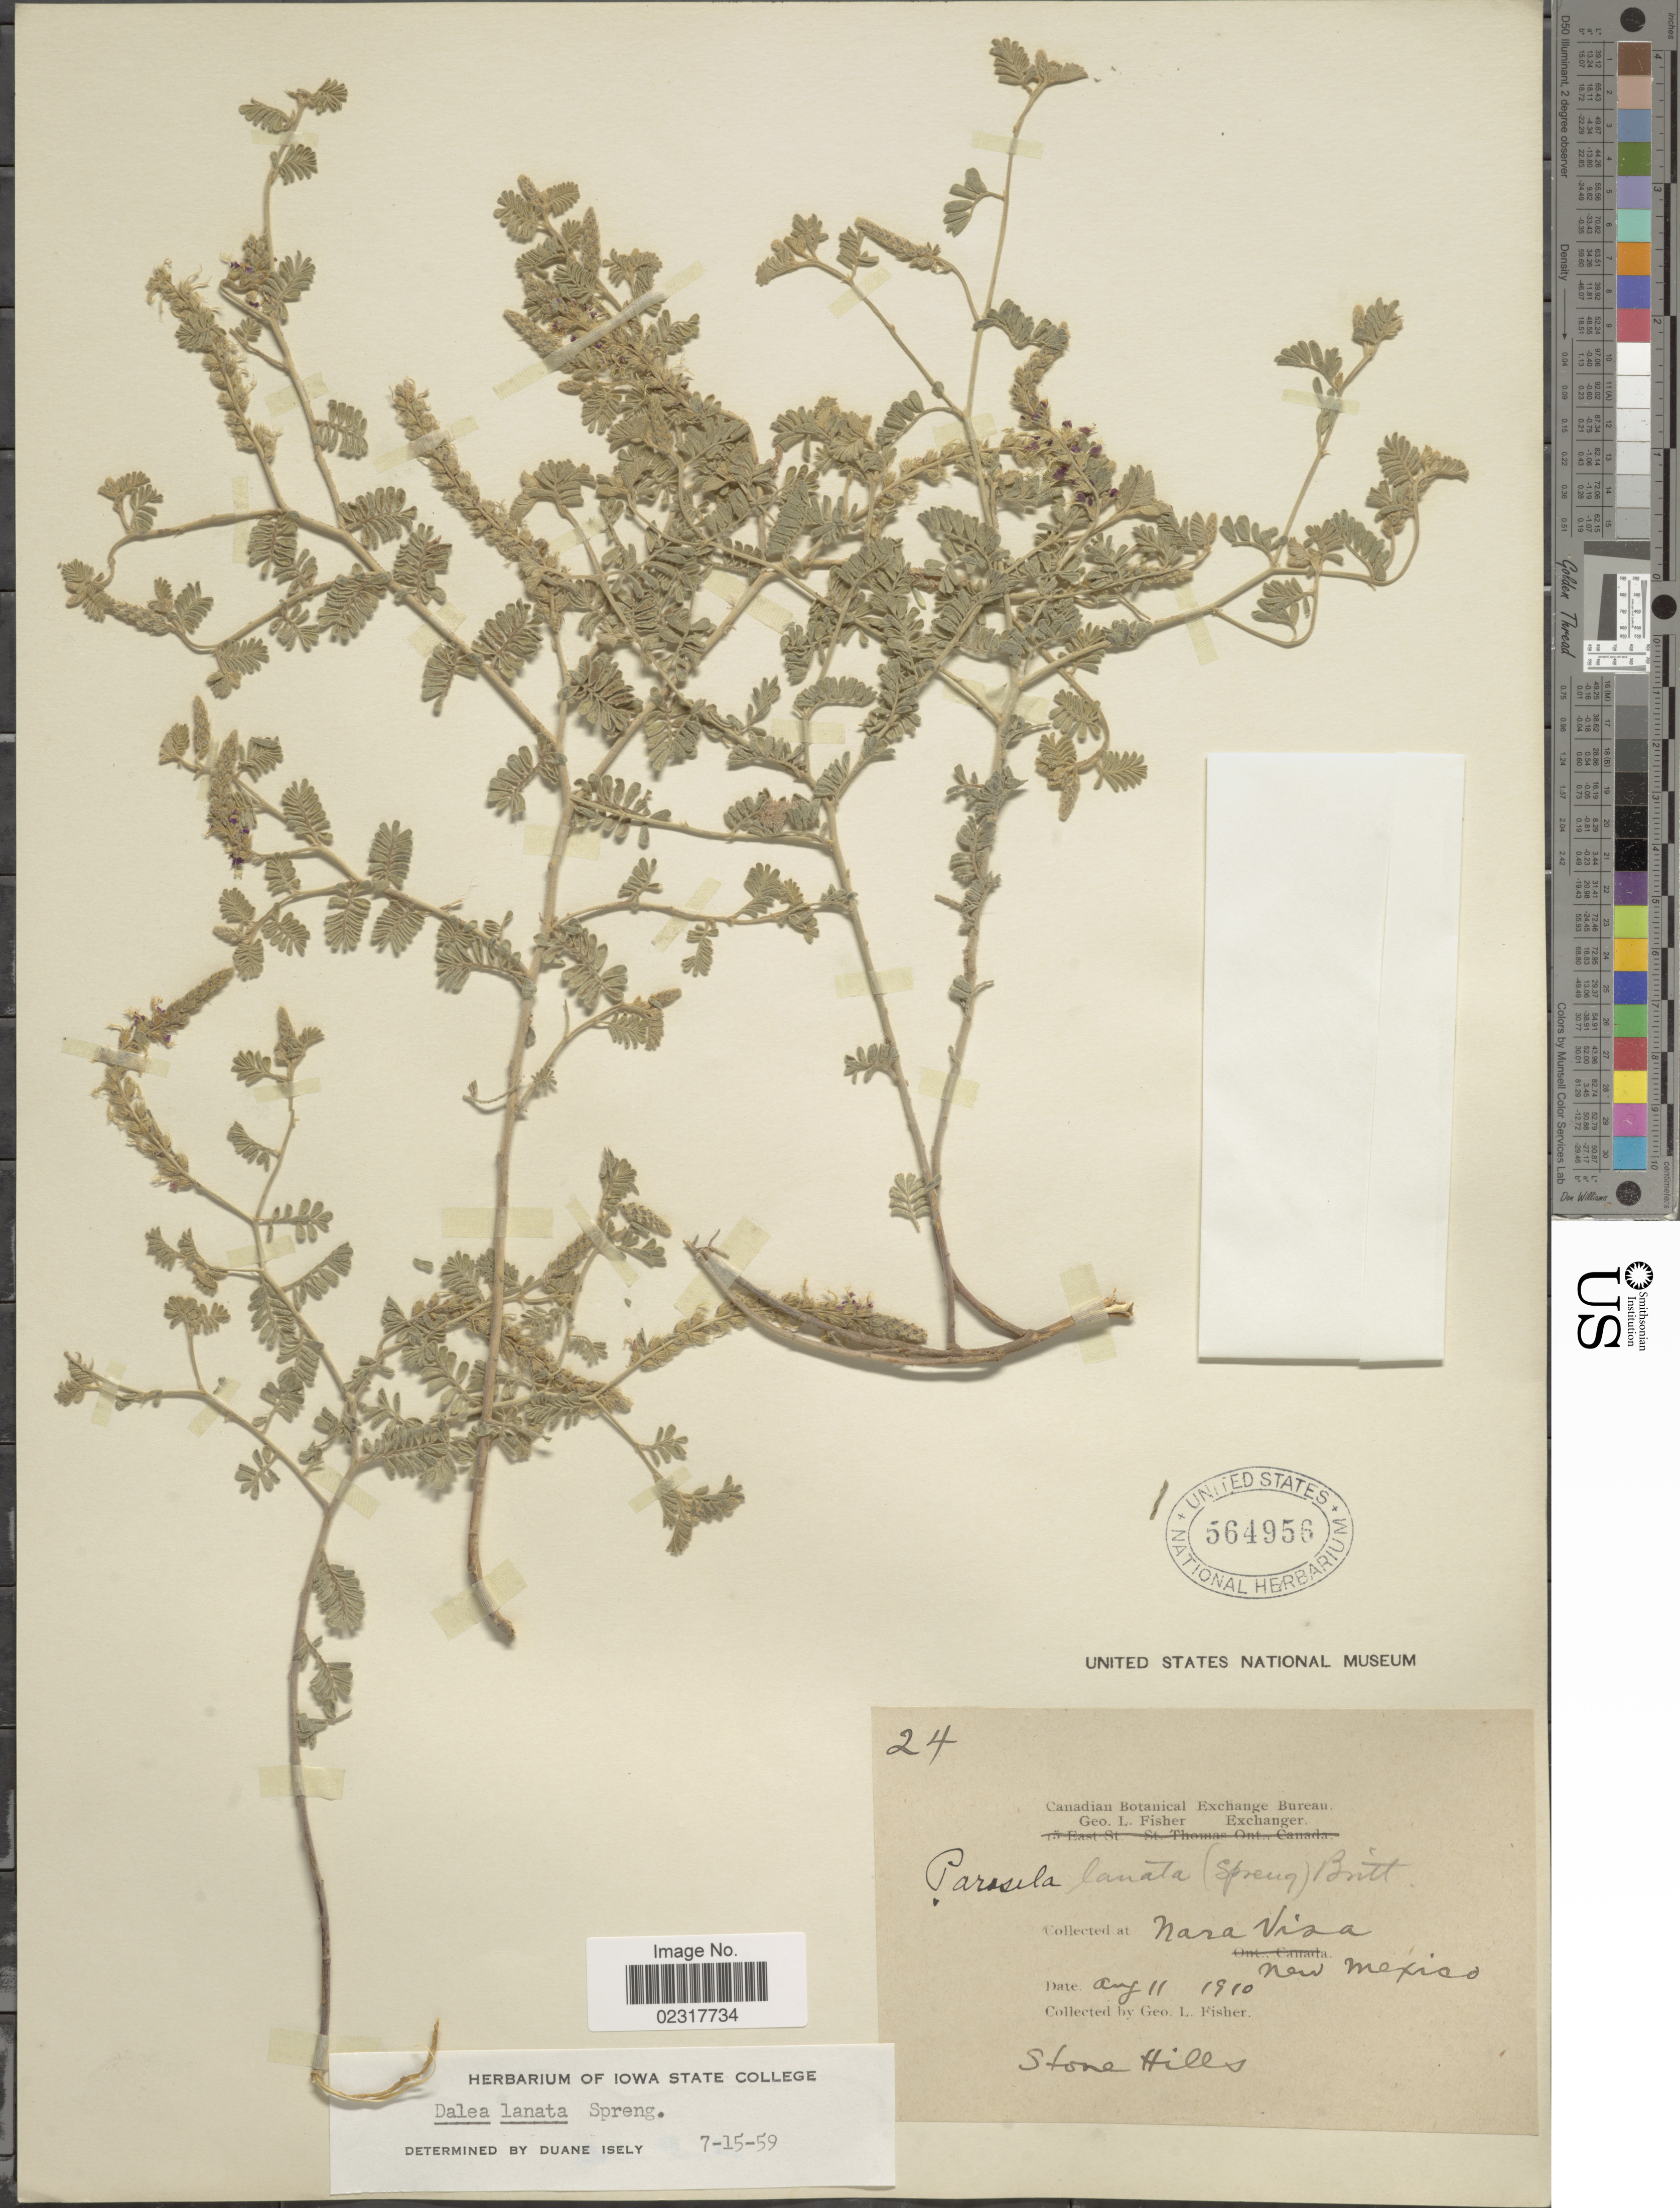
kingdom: Plantae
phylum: Tracheophyta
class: Magnoliopsida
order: Fabales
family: Fabaceae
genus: Dalea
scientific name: Dalea lanata var. lanata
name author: Spreng.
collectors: G. L. Fisher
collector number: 24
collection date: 1910-08-11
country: United States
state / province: New Mexico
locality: Nara Visa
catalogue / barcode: US 564956